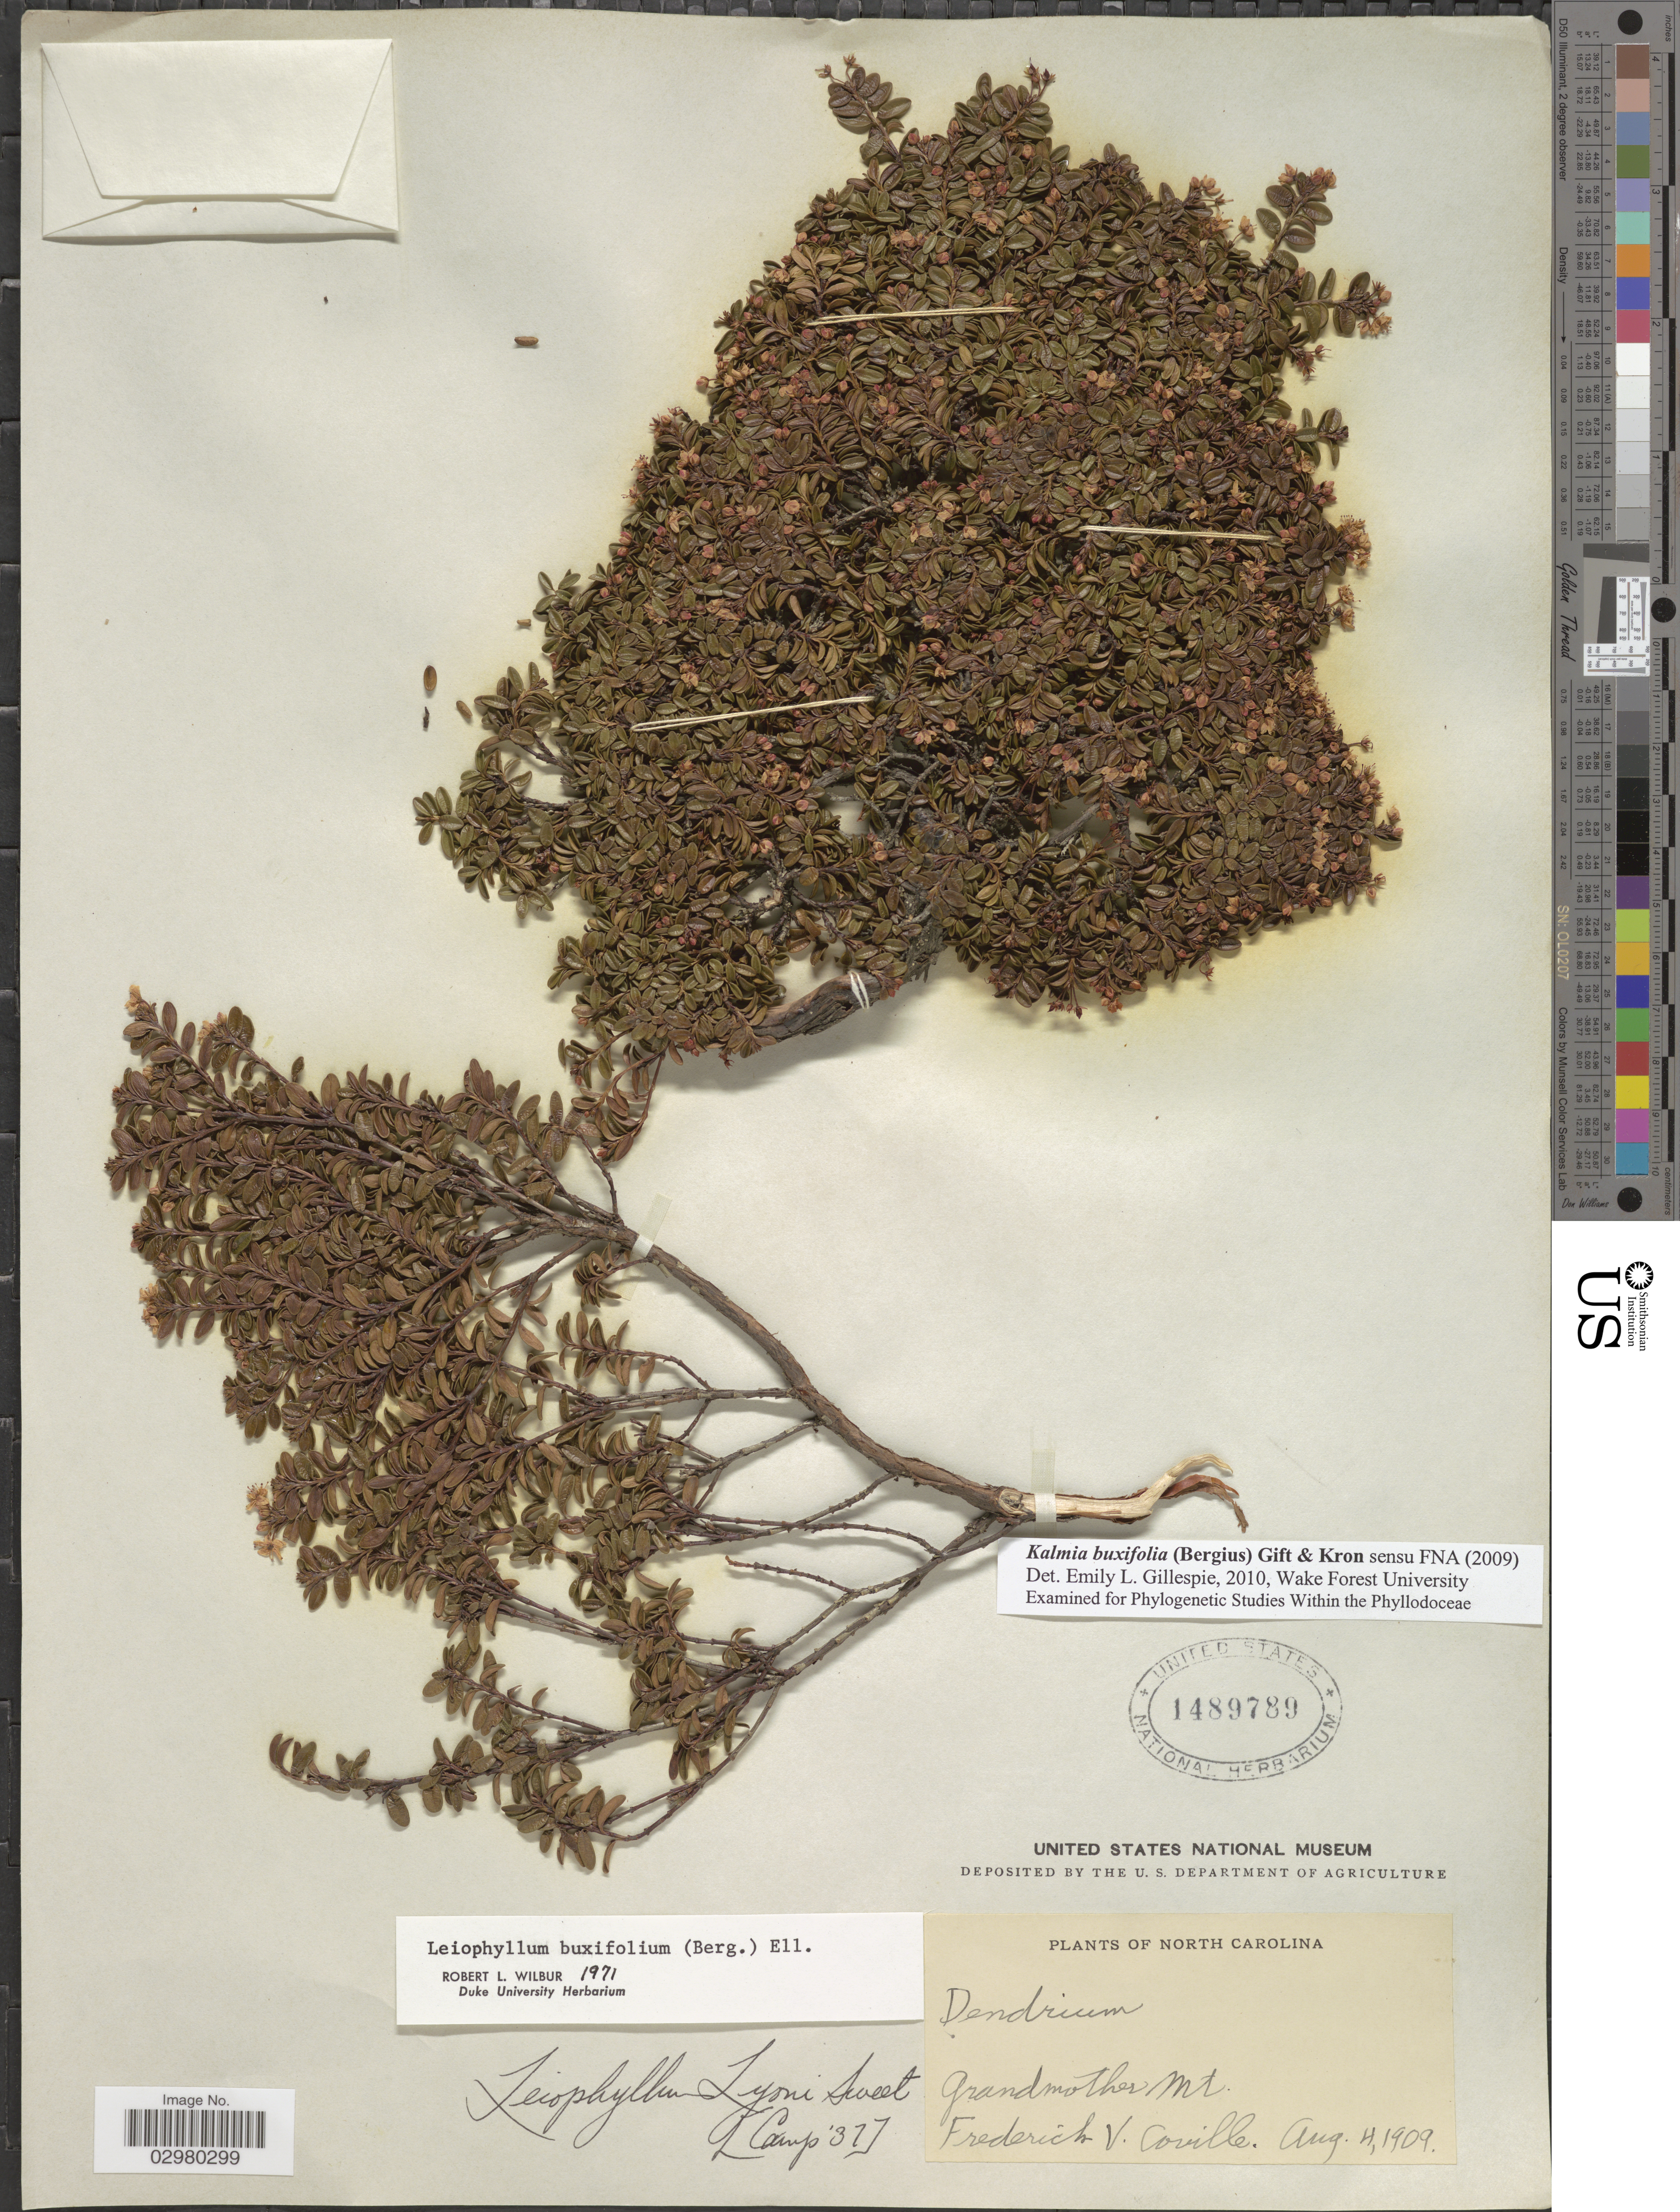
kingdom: Plantae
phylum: Tracheophyta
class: Magnoliopsida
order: Ericales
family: Ericaceae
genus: Leiophyllum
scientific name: Leiophyllum buxifolium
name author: (Bergius) Elliott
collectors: F. V. Coville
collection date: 1909-08-04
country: United States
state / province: North Carolina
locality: Grandfather Mt.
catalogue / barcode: US 1489789